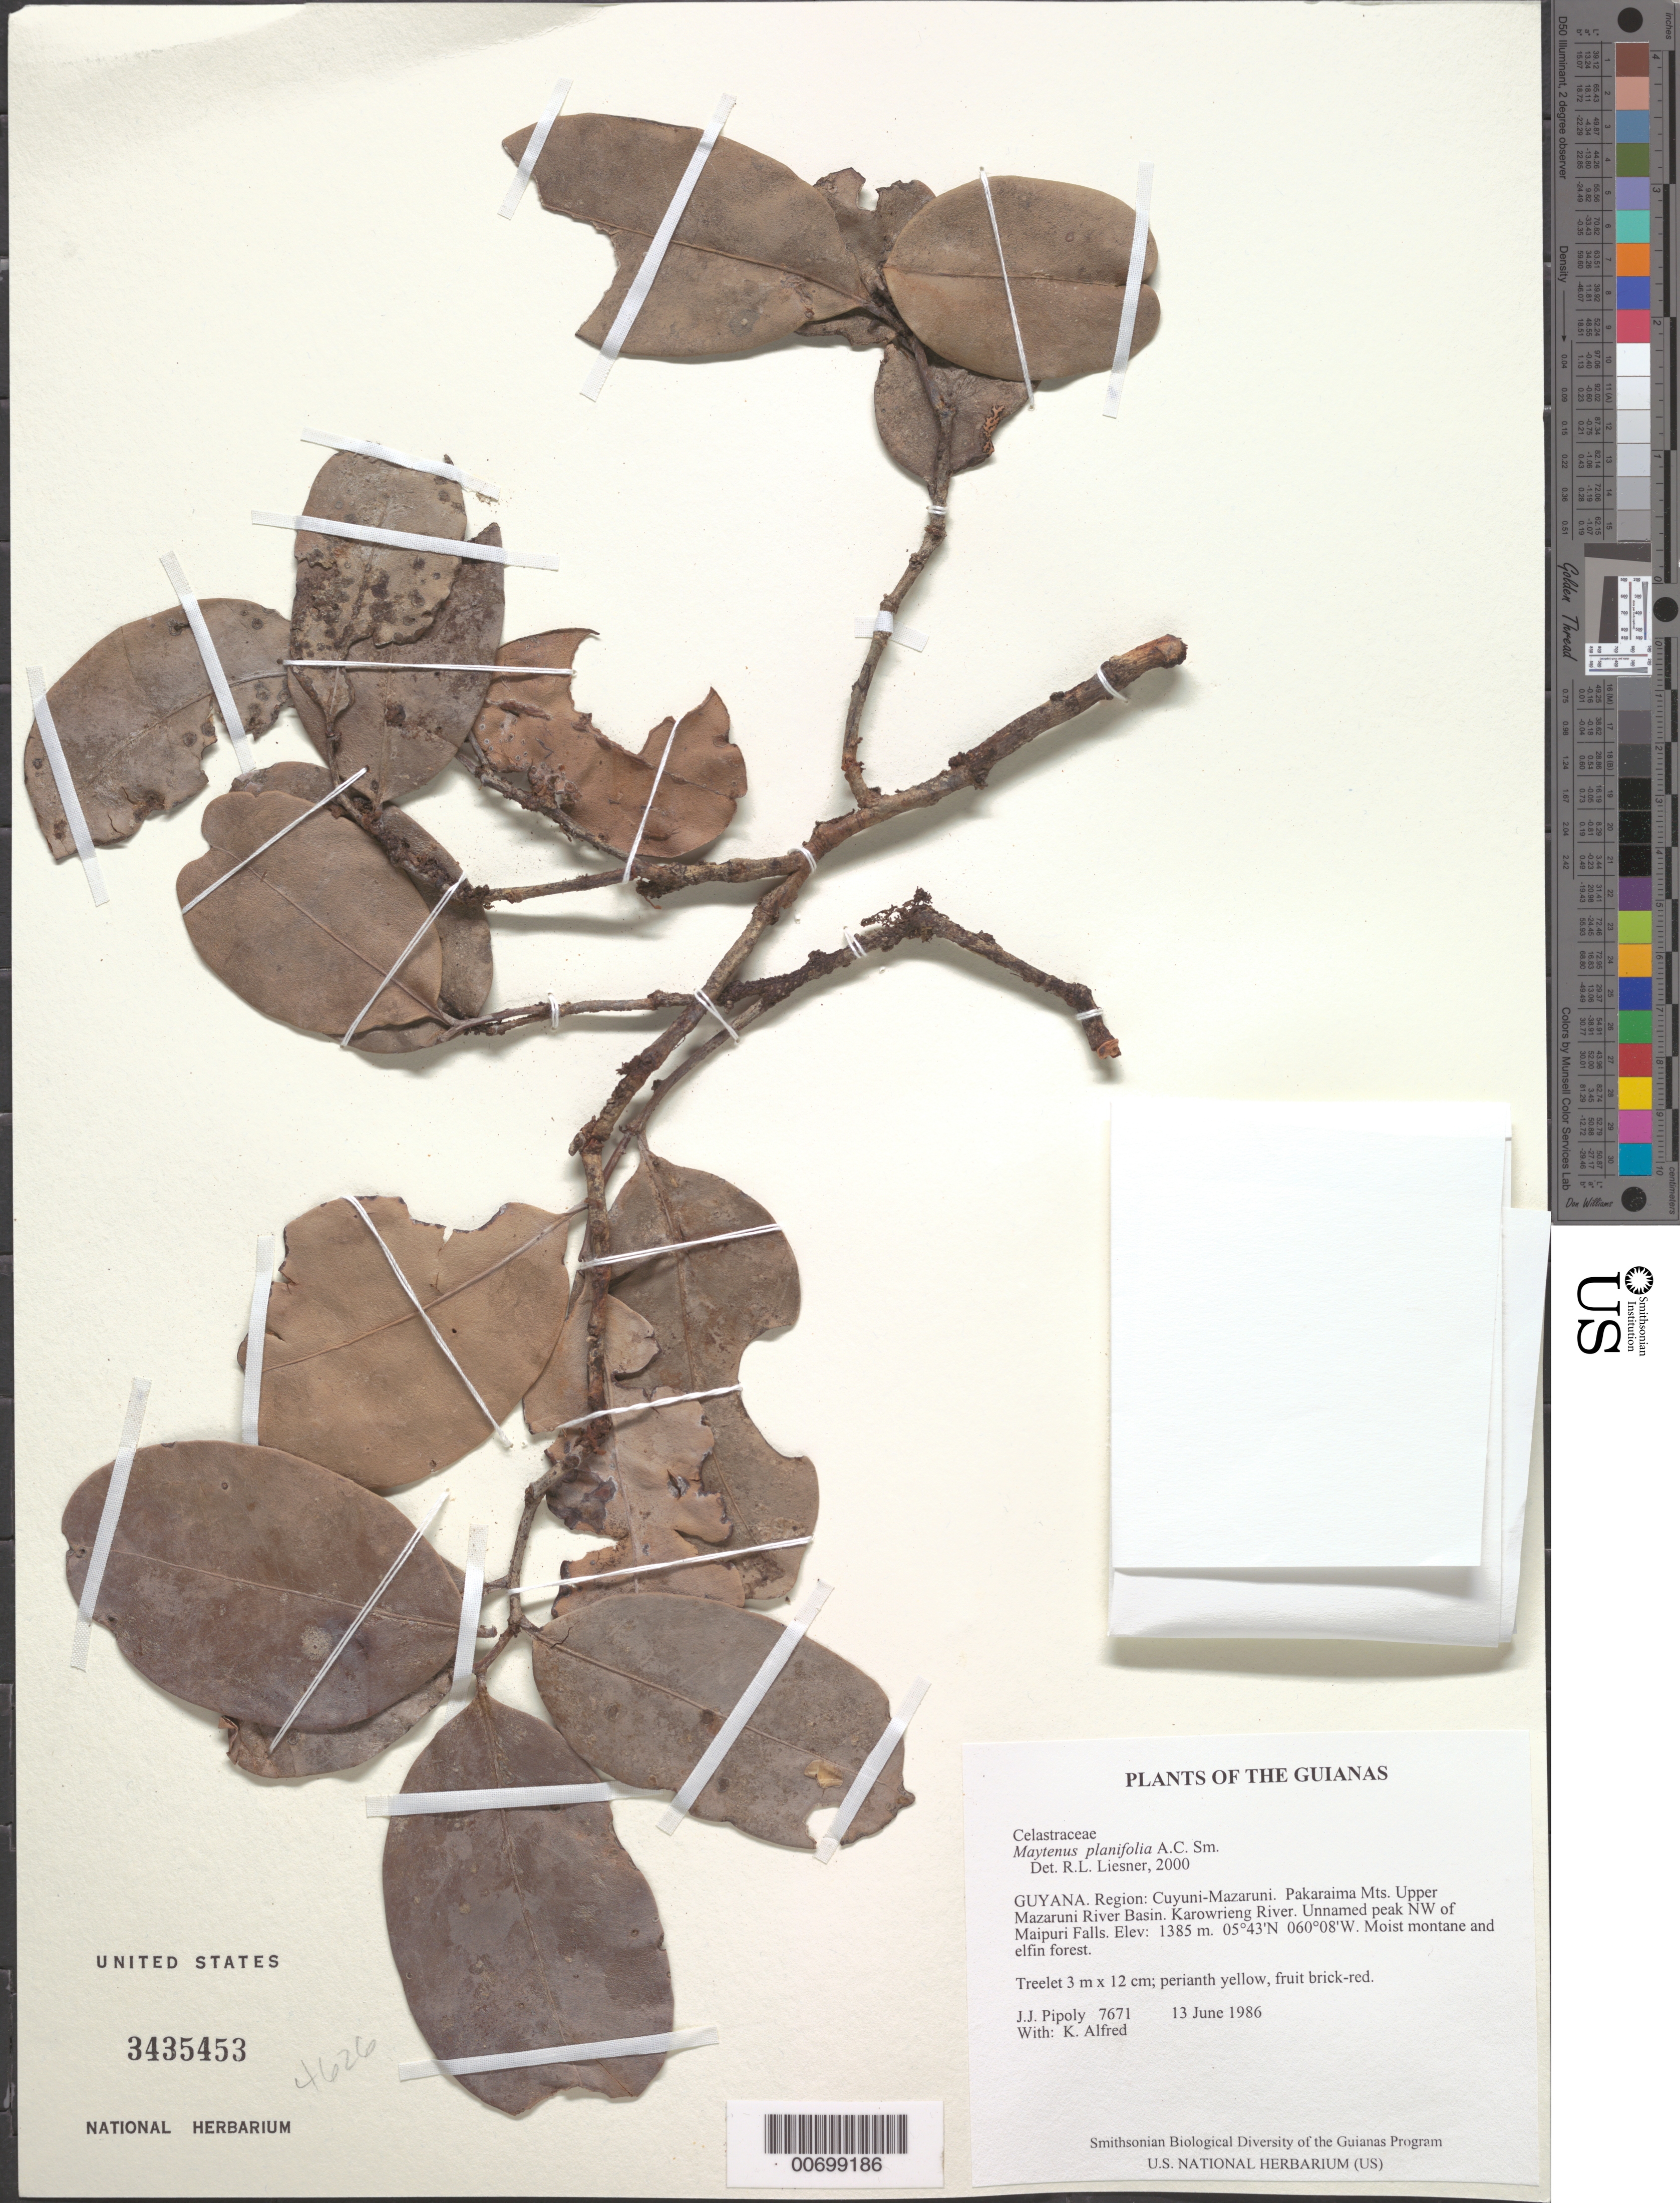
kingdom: Plantae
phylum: Tracheophyta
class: Magnoliopsida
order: Celastrales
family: Celastraceae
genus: Maytenus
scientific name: Maytenus planifolia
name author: A.C. Sm.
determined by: Liesner, R. L.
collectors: J. J. Pipoly & K. Alfred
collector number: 7671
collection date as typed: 13 June 1986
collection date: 1986-06-13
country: Guyana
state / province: Cuyuni-Mazaruni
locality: Pakaraima Mts. Upper Mazaruni River Basin. Karowrieng River. Unnamed peak NW of Maipuri Falls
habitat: Moist montane and elfin forest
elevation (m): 1385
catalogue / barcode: US 3435453